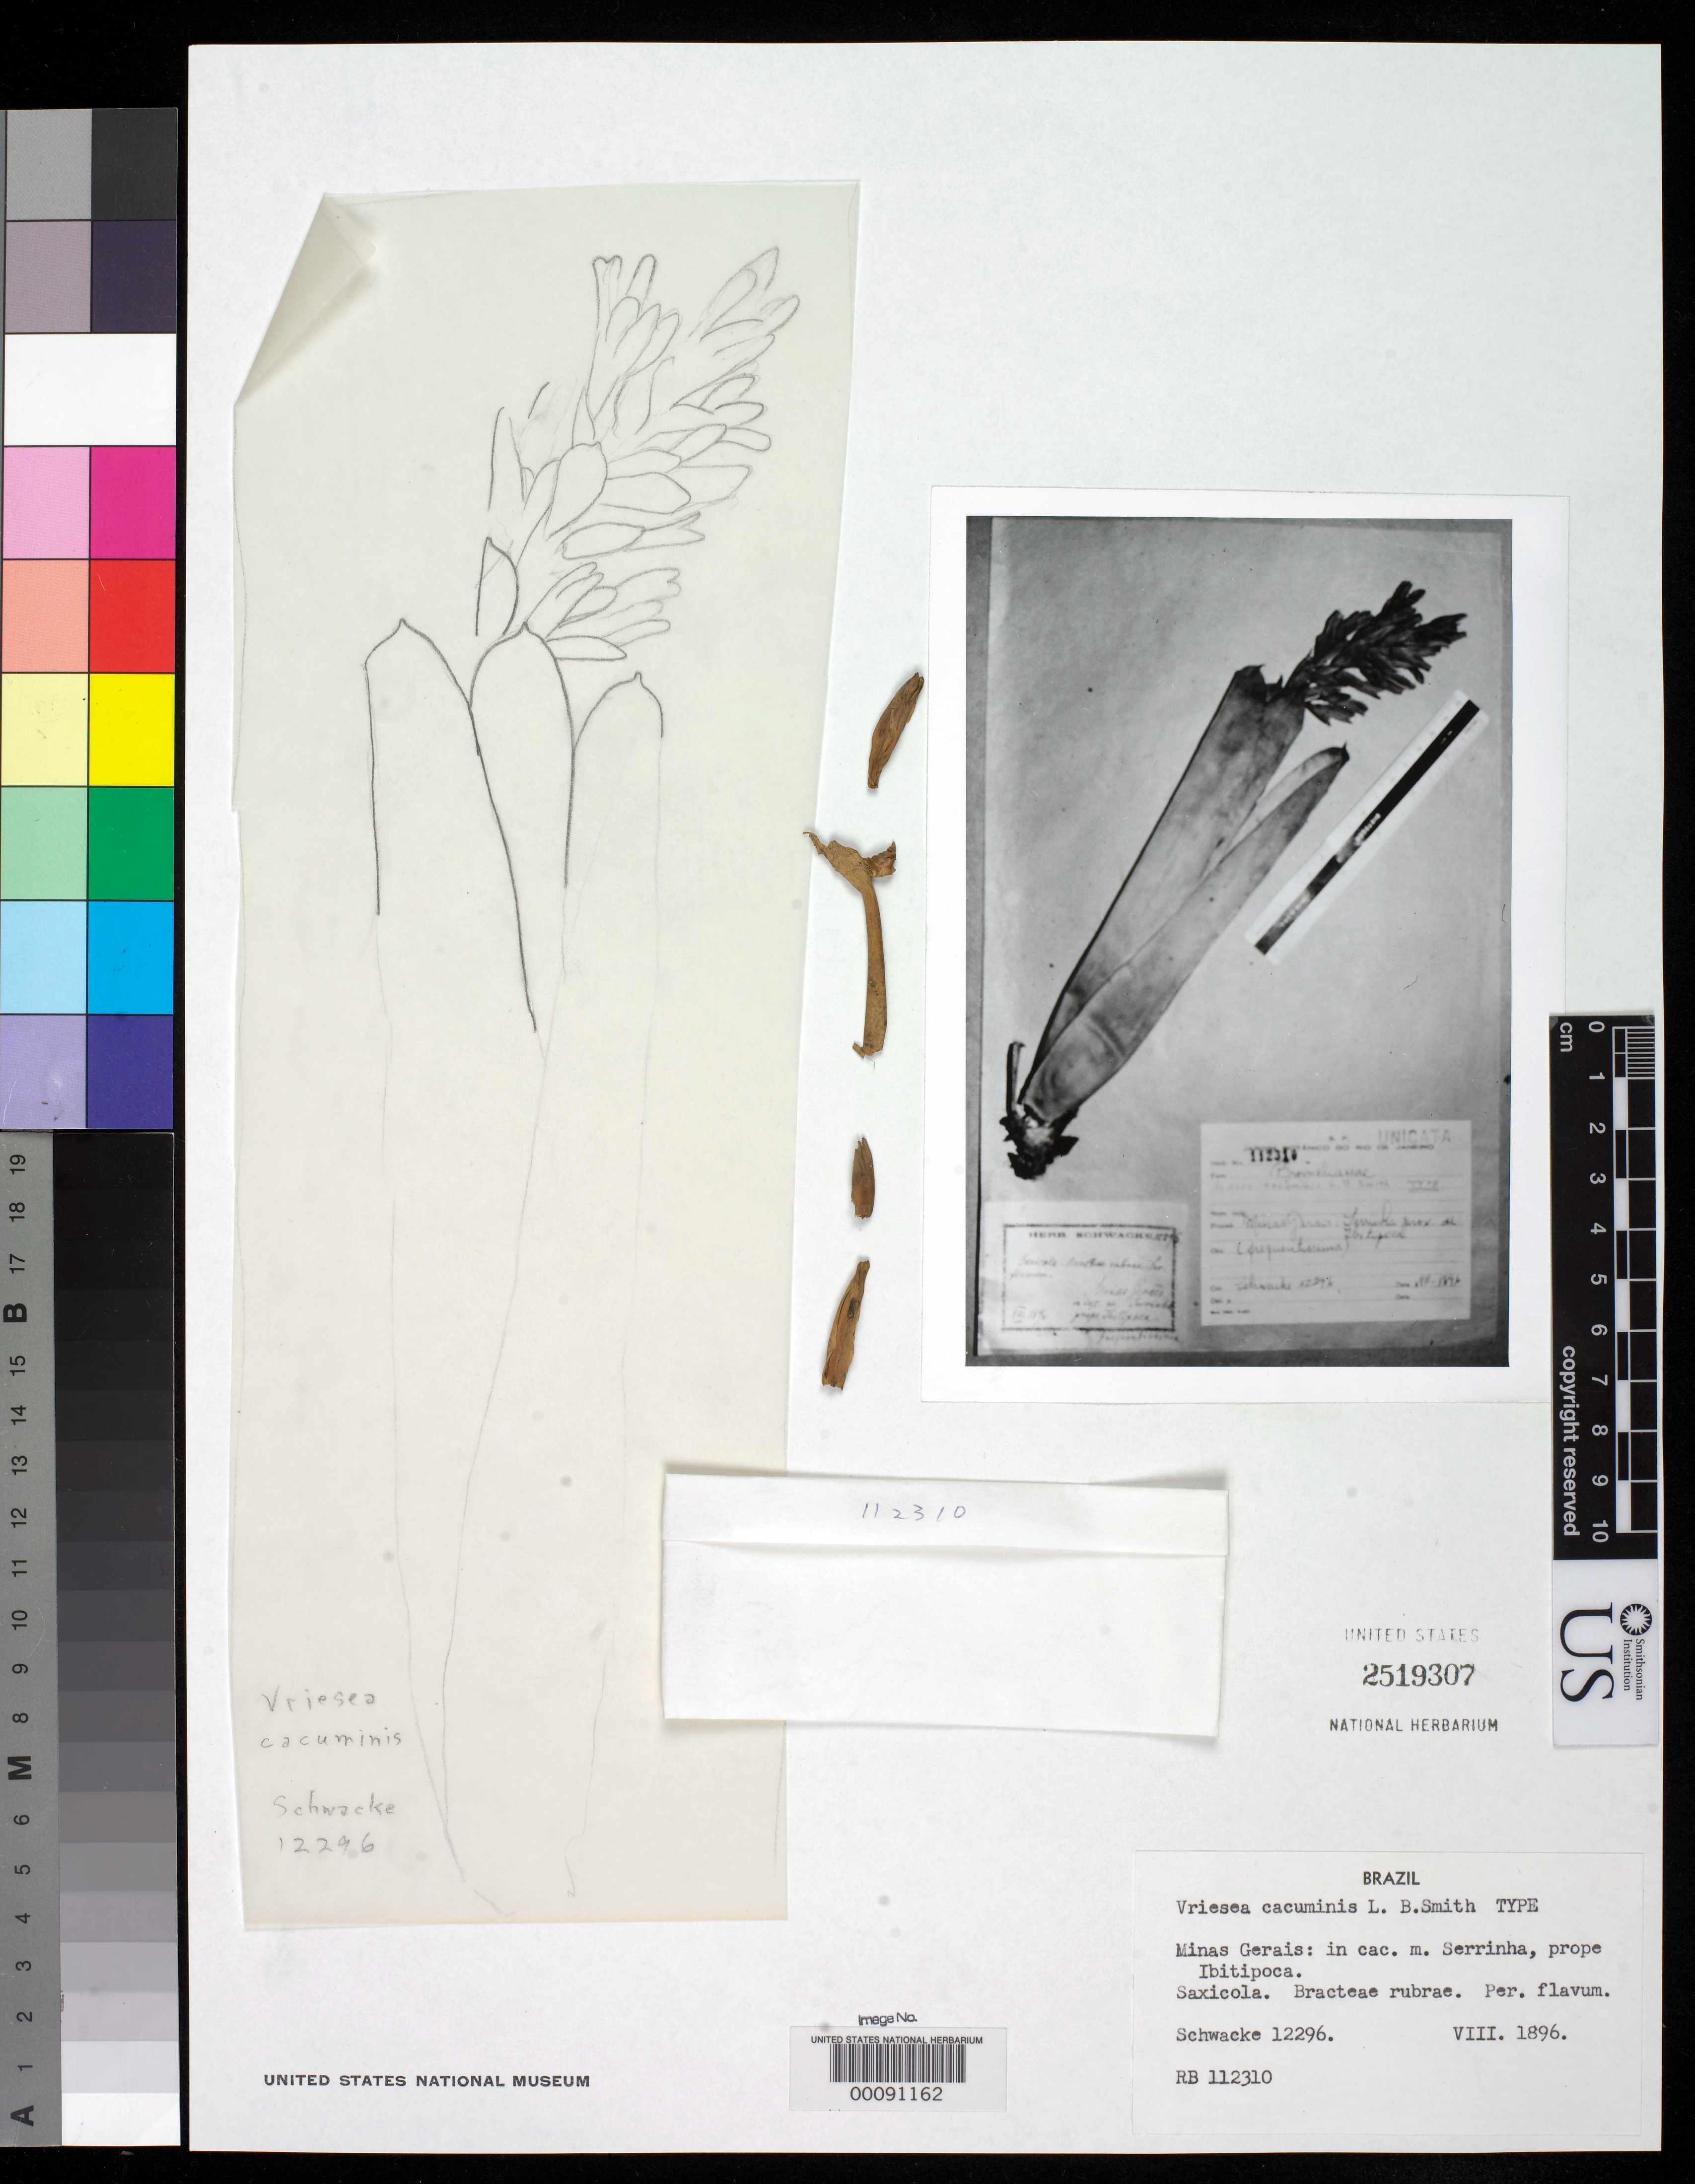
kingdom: Plantae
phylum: Tracheophyta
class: Liliopsida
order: Poales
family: Bromeliaceae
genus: Vriesea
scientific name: Vriesea cacuminis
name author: L.B. Sm.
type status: Isotype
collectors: C. A. W. Schwacke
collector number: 12296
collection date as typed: Aug 1896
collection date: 1896-08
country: Brazil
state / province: Minas Gerais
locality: Summit of Mount Serrinha near Ibitipoca.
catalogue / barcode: US 2519307